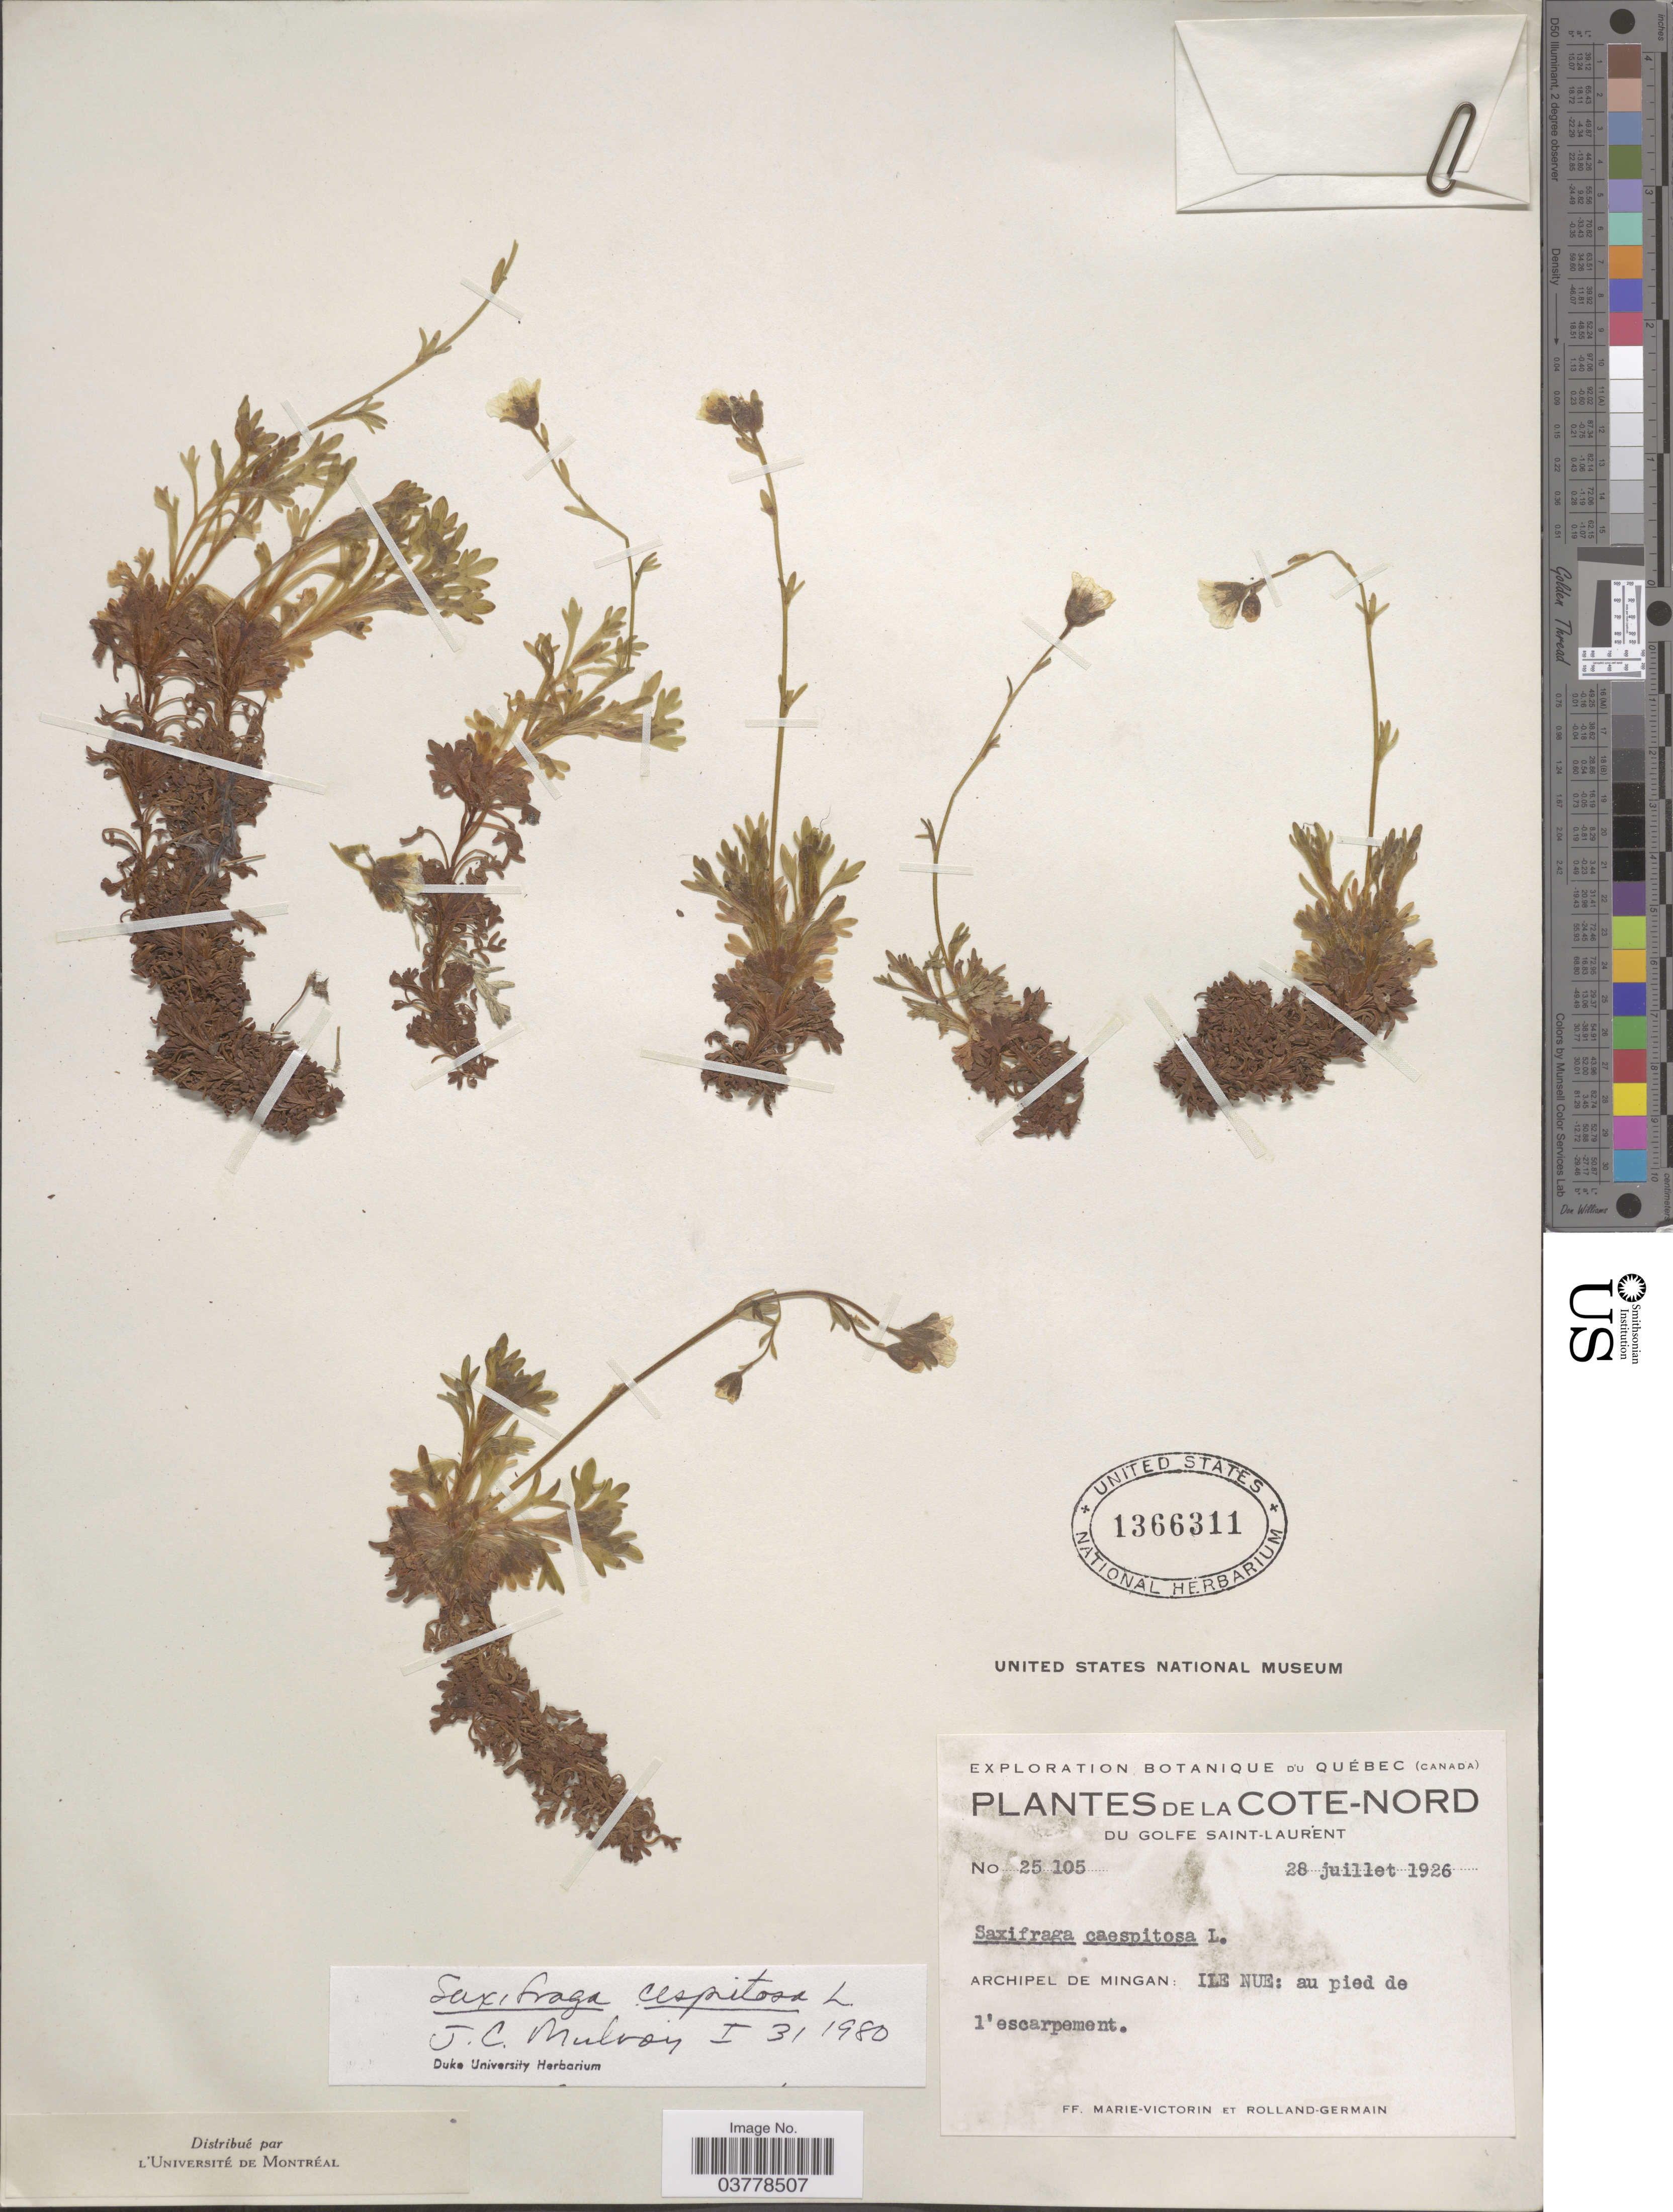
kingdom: Plantae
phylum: Tracheophyta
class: Magnoliopsida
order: Saxifragales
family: Saxifragaceae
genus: Saxifraga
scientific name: Saxifraga caespitosa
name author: L.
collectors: F. Marie-Victorin & Rolland-Germain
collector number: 25105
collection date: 1926-07-28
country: Canada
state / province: Quebec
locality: Cote-Nord. Du Golfe Saint-Laurent. Archipel de Mingan: Ile Nue: au pied de l'escarpement.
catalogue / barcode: US 1366311